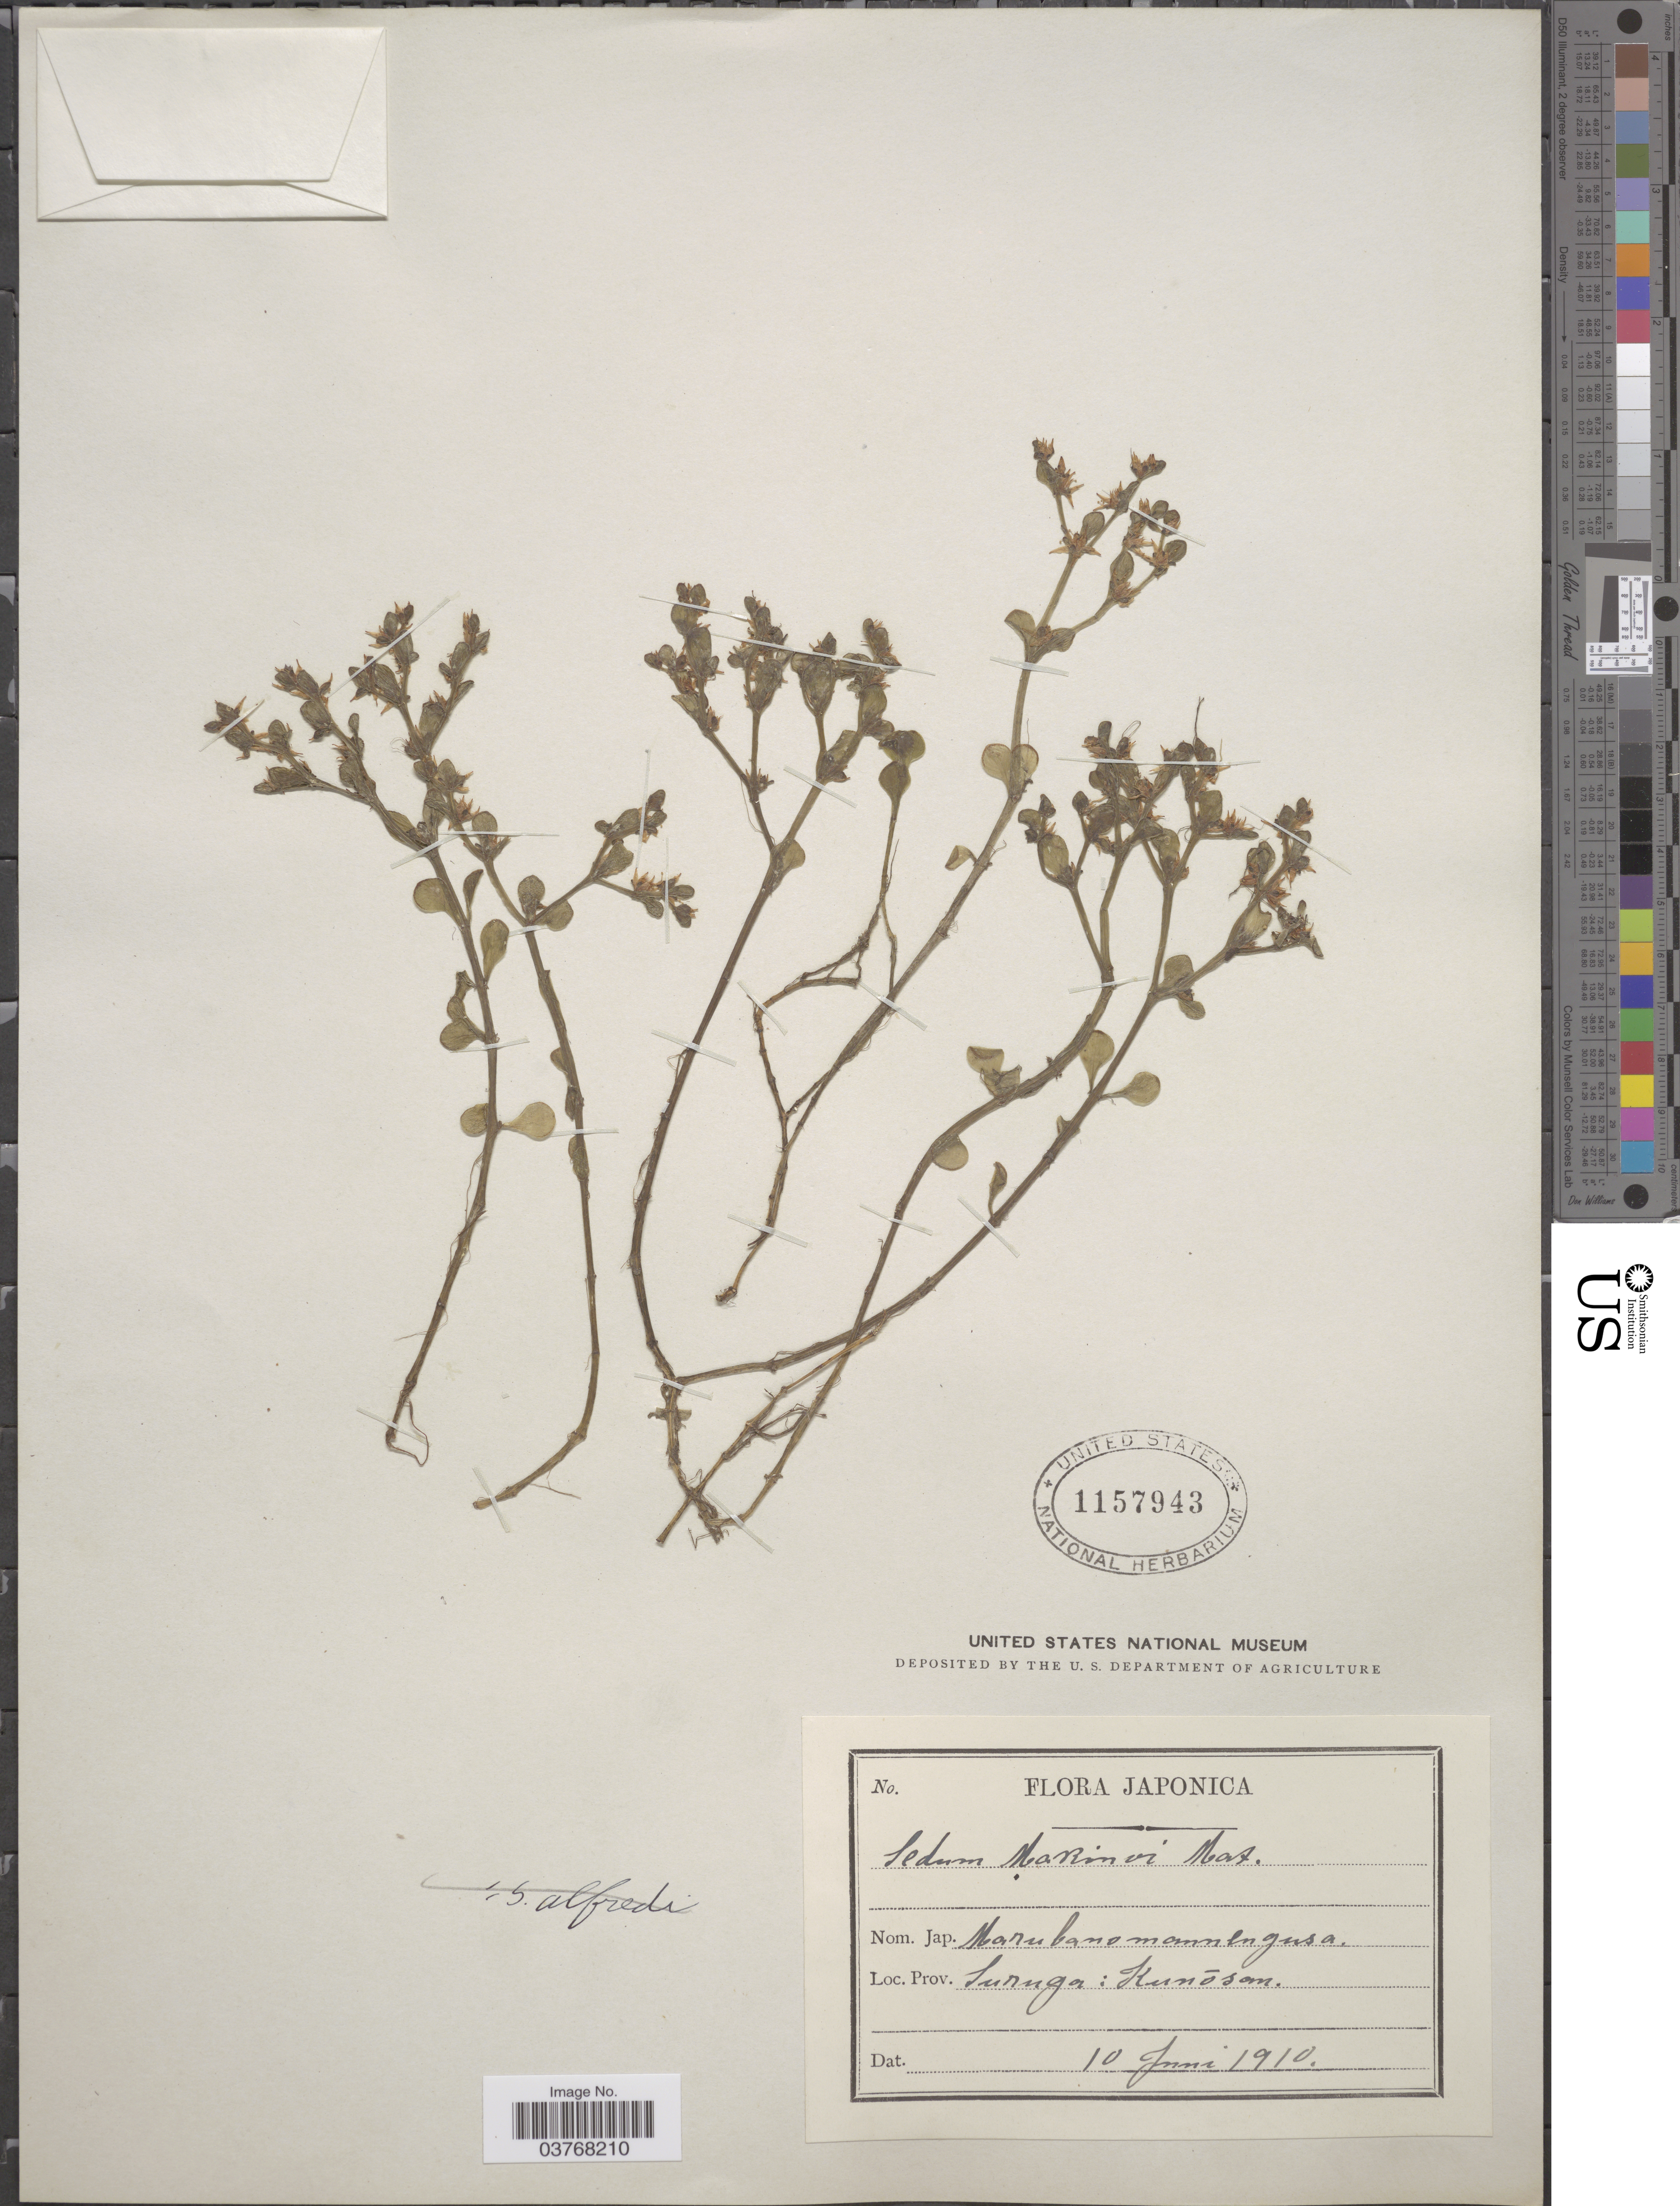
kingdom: Plantae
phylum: Tracheophyta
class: Magnoliopsida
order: Saxifragales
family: Crassulaceae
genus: Sedum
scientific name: Sedum makinoi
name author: Maxim.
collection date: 1910-06-10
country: Japan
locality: Suruga: Kunōsan.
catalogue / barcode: US 1157493